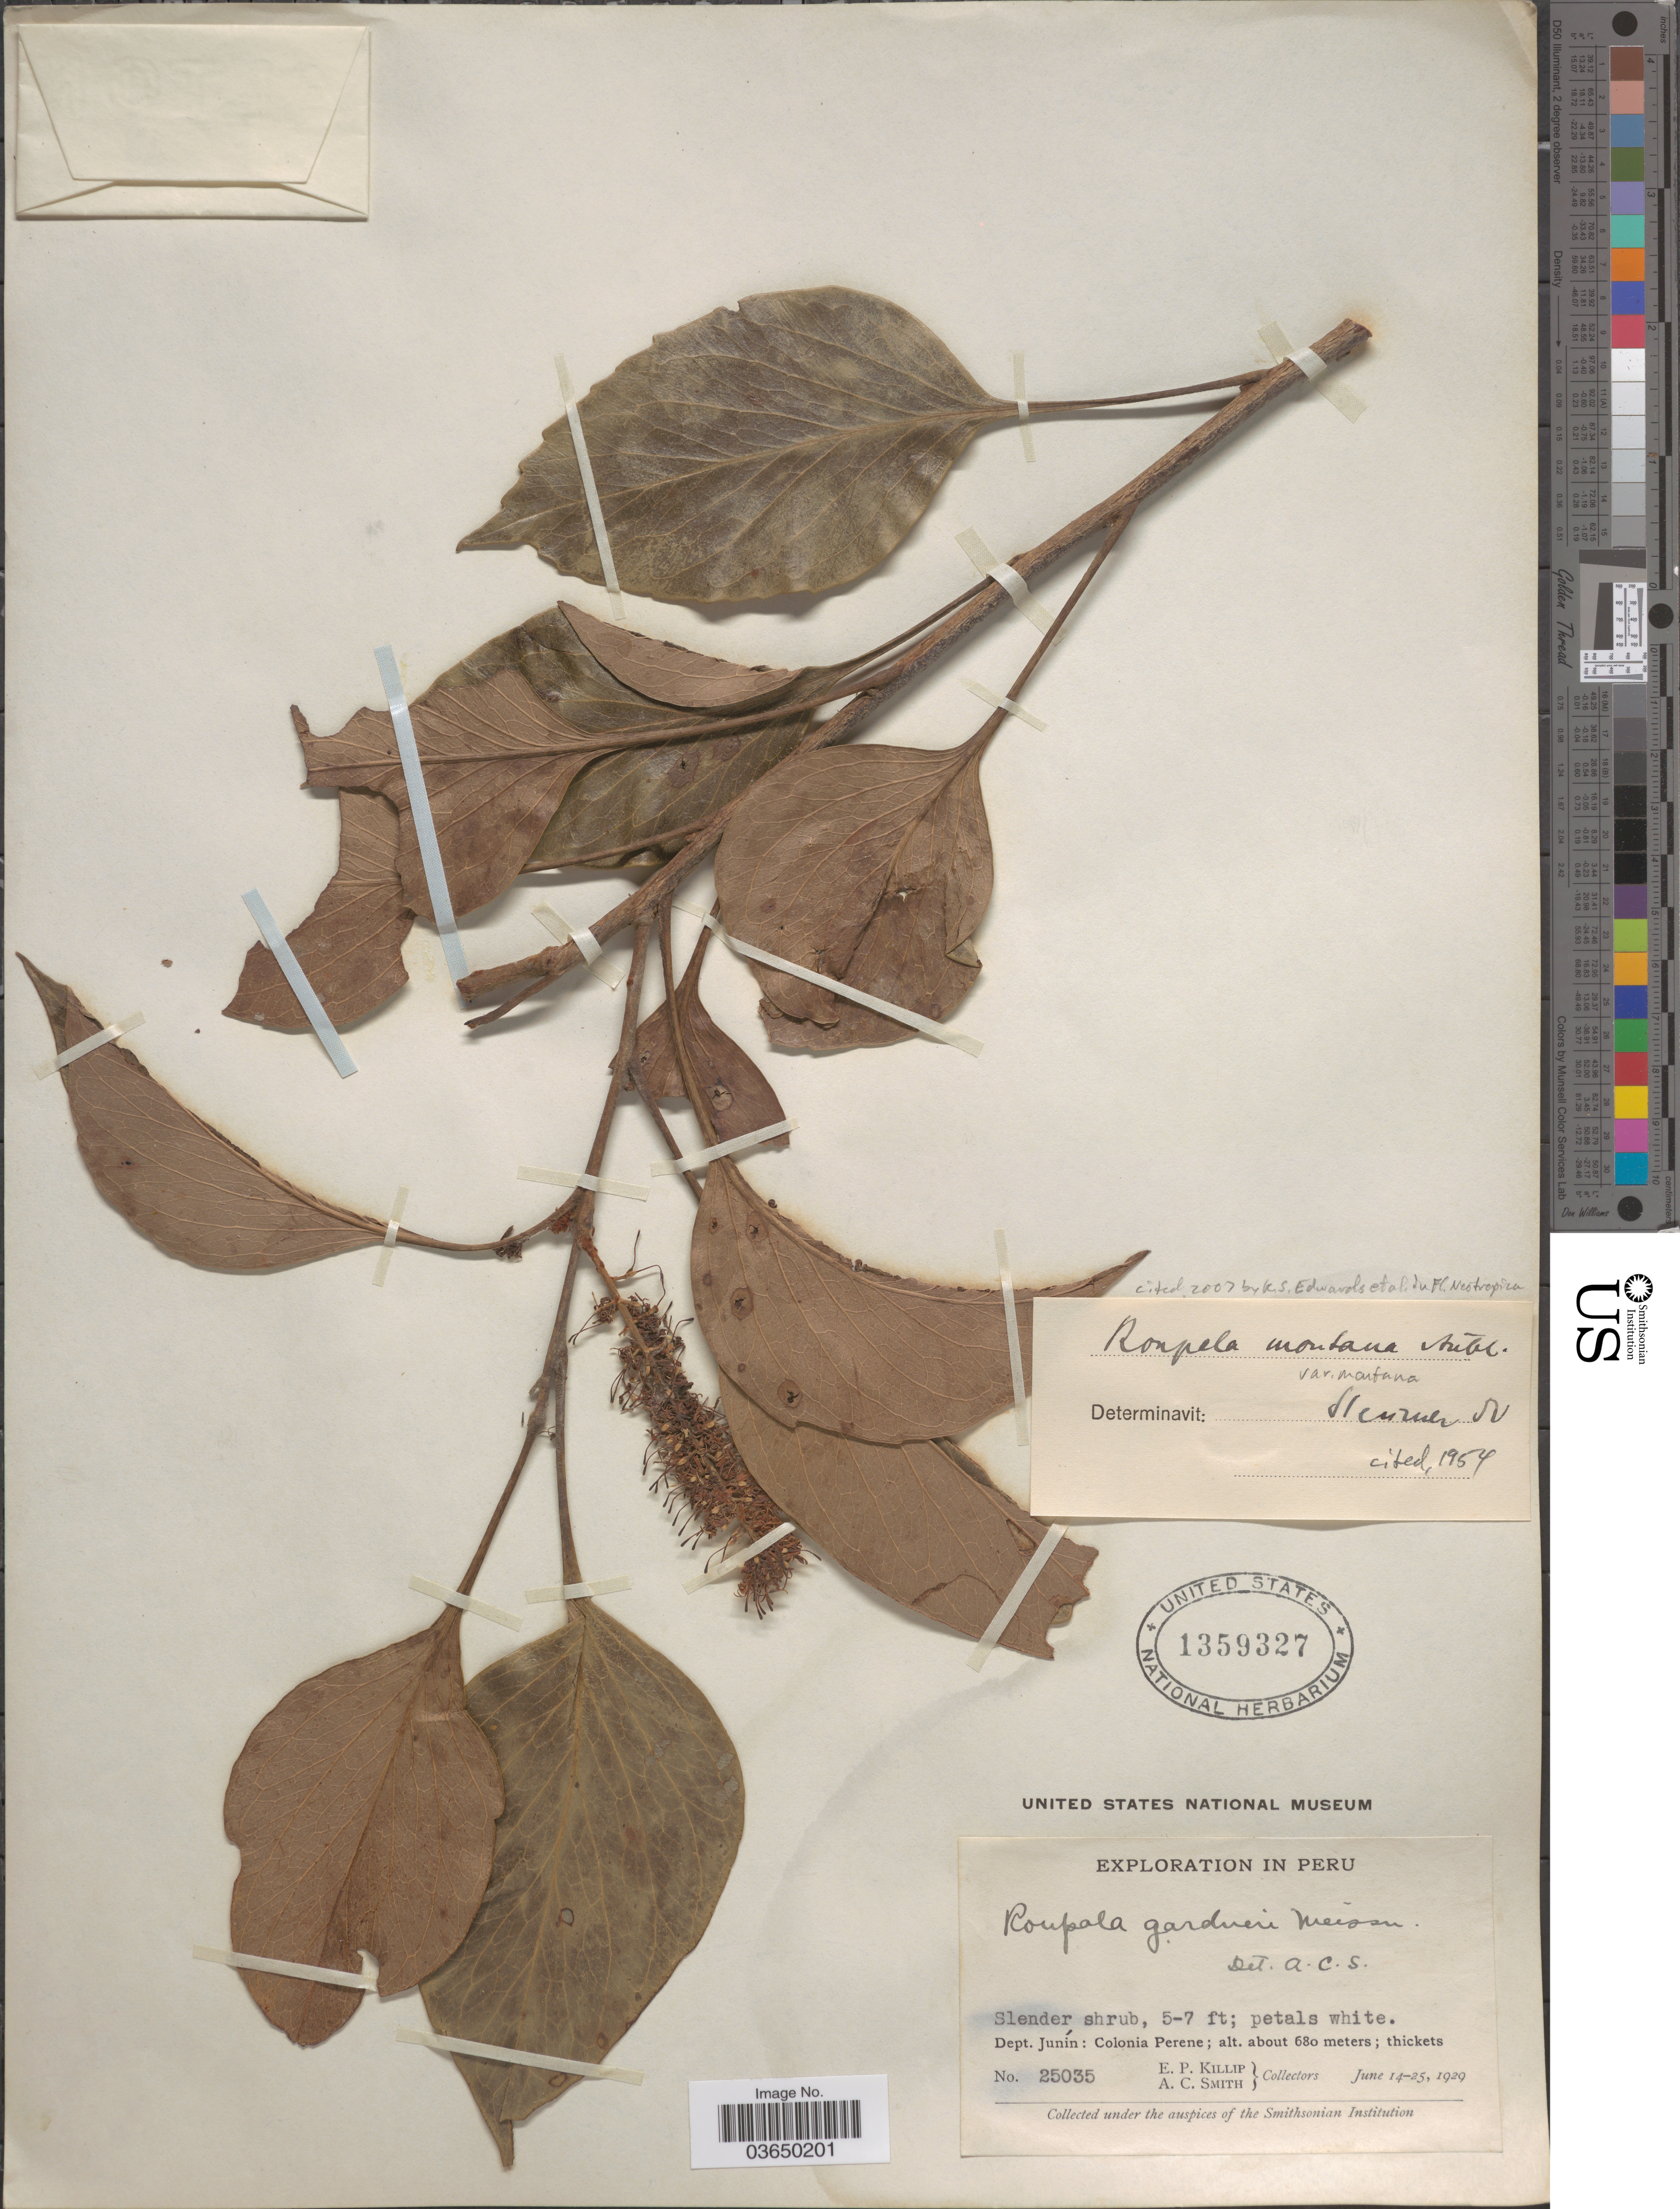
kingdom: Plantae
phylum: Tracheophyta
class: Magnoliopsida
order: Proteales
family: Proteaceae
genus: Roupala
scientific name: Roupala montana var. montana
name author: Aubl.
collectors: E. P. Killip & A. C. Smith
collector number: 25035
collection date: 1929-06-14/1929-06-25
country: Peru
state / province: Junín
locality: Dept. Junín: Colonia Perene.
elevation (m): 680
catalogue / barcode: US 1359327